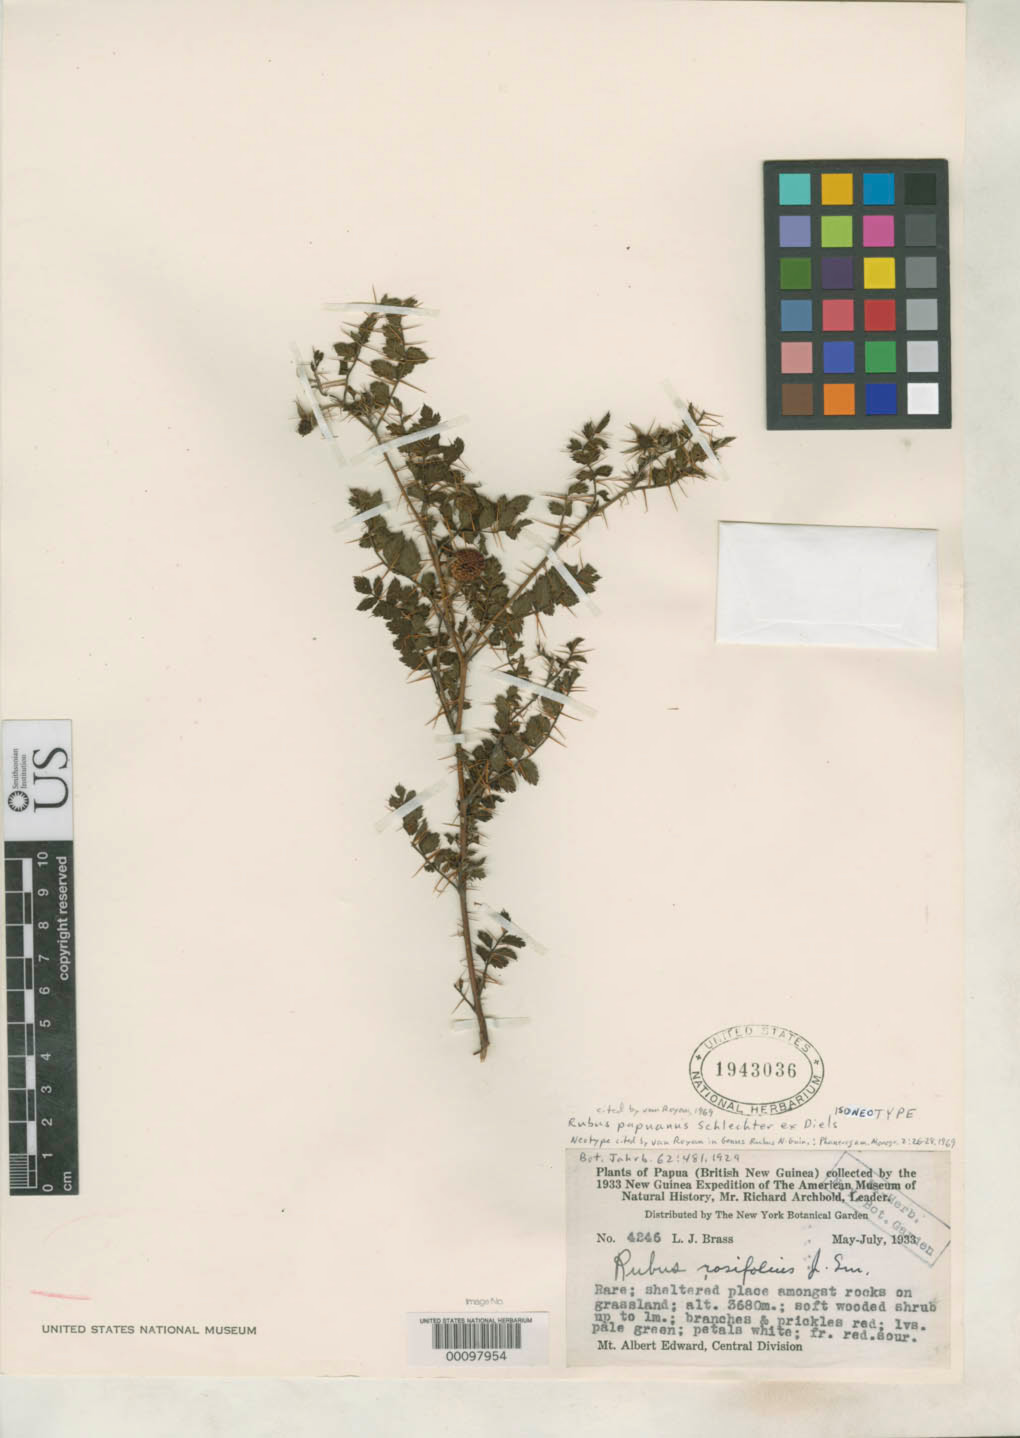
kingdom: Plantae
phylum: Tracheophyta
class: Magnoliopsida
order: Rosales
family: Rosaceae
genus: Rubus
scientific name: Rubus papuanus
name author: Schltr. ex Diels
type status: Isoneotype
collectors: L. J. Brass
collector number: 4246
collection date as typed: May 1933 to -- Jul 1933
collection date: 1933-05/1933-07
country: Papua New Guinea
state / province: Central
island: New Guinea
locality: Mt. Albert Edward.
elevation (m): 3680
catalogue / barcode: US 1943036